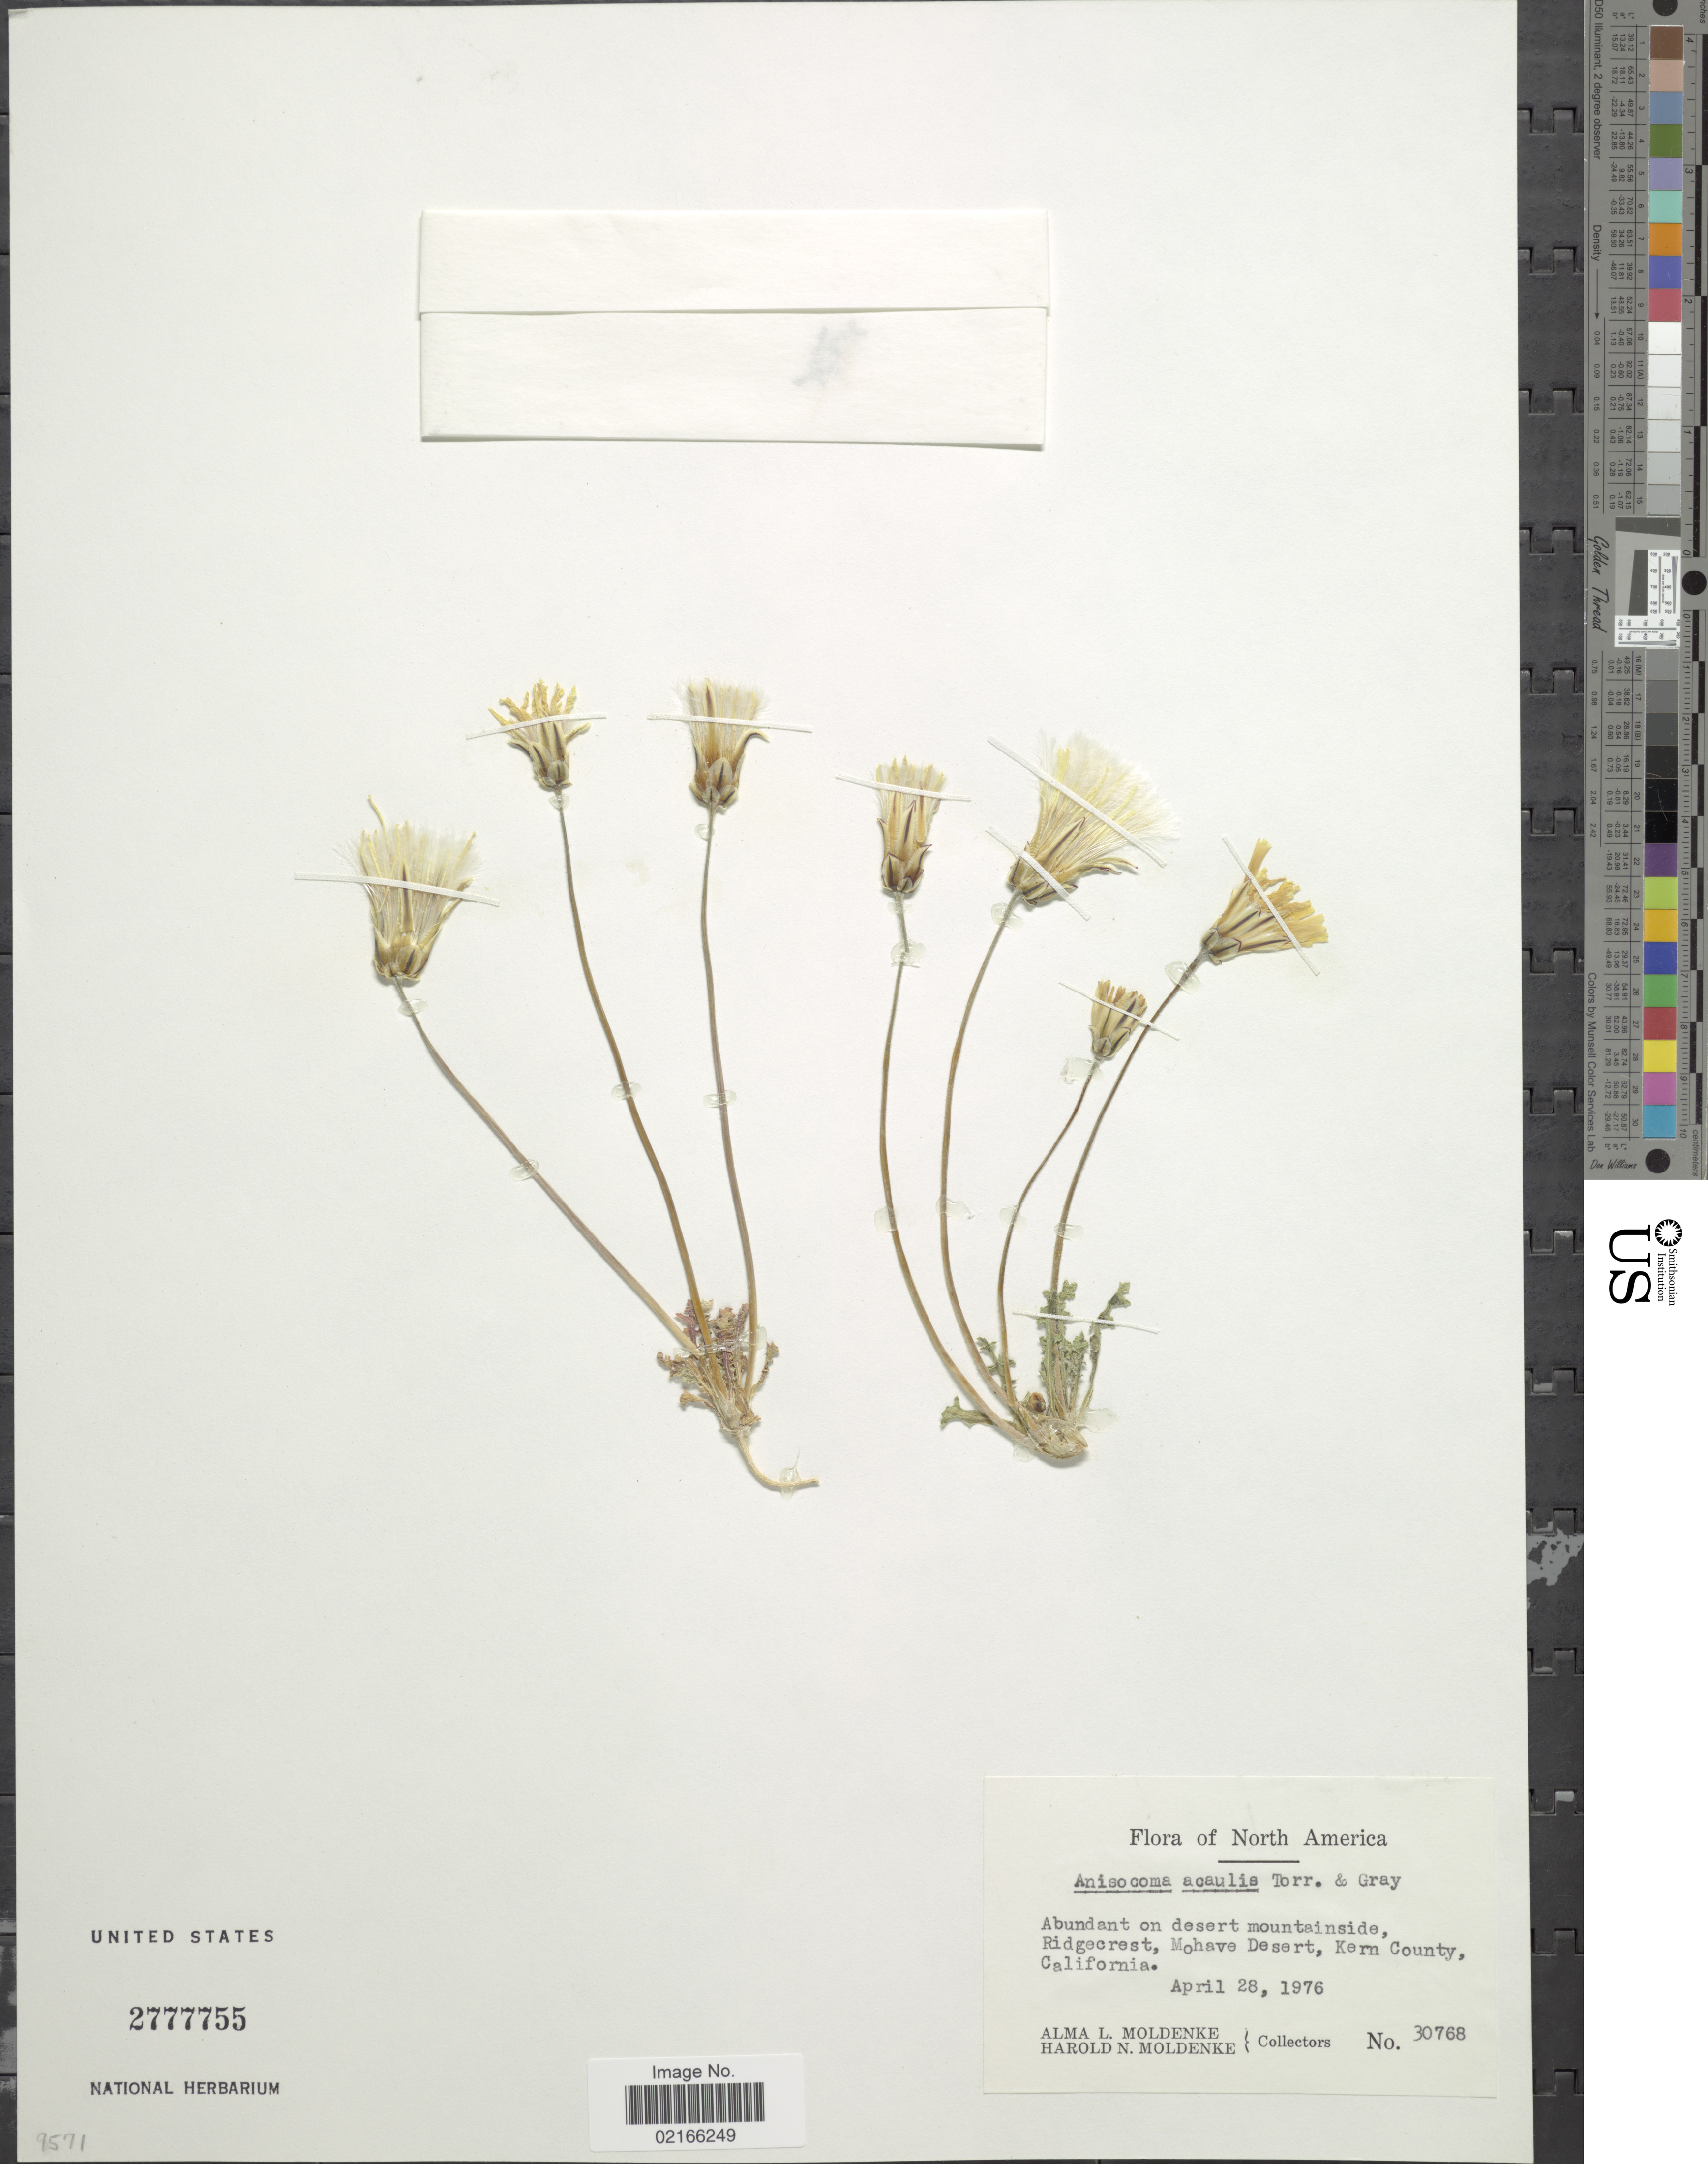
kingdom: Plantae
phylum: Tracheophyta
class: Magnoliopsida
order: Asterales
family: Asteraceae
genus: Anisocoma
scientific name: Anisocoma acaulis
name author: Torr. & A. Gray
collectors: A. L. Moldenke & H. N. Moldenke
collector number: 30768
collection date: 1976-04-28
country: United States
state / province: California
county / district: Kern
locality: Ridgecrest, Mohave Desert, Kern County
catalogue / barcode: US 2777755